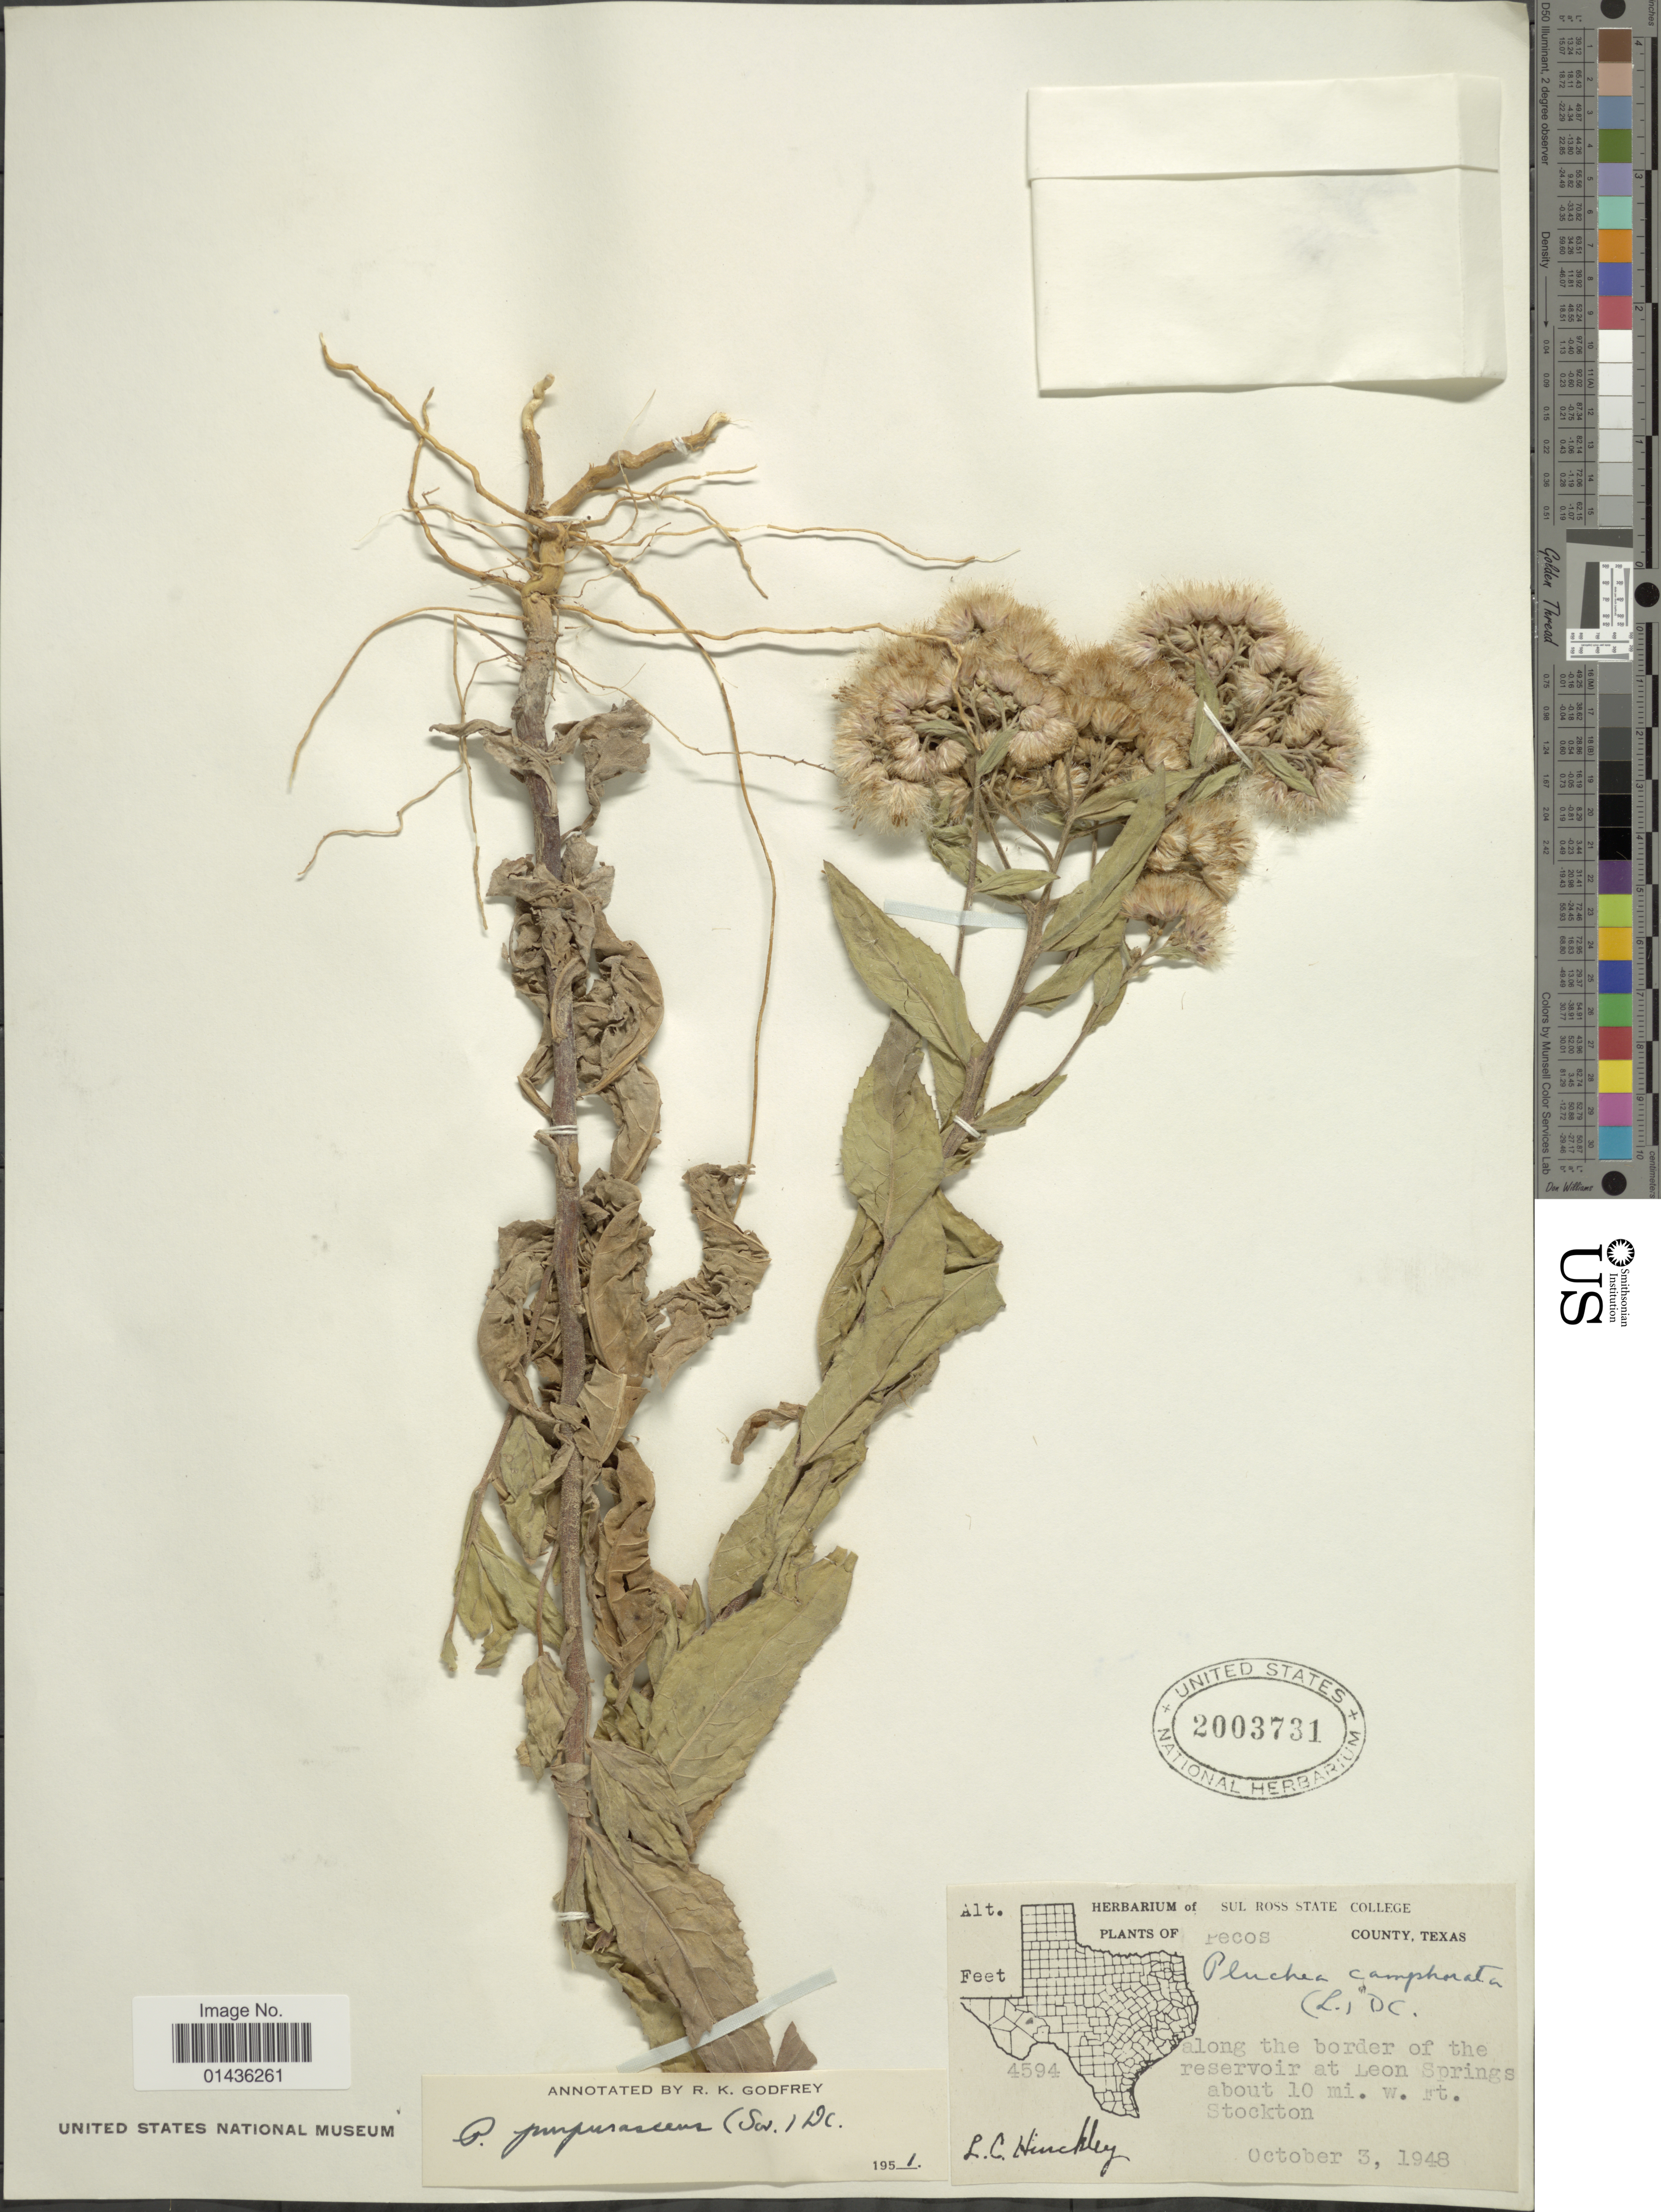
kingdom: Plantae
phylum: Tracheophyta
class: Magnoliopsida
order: Asterales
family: Asteraceae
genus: Pluchea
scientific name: Pluchea odorata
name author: (L.) Cass.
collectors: L. Hinckley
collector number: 4594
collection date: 1948-10-03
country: United States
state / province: Texas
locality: Pecos County, along the border of the reservoir at Leon Springs about 10 mi w. rt. Stockton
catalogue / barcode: US 2003731